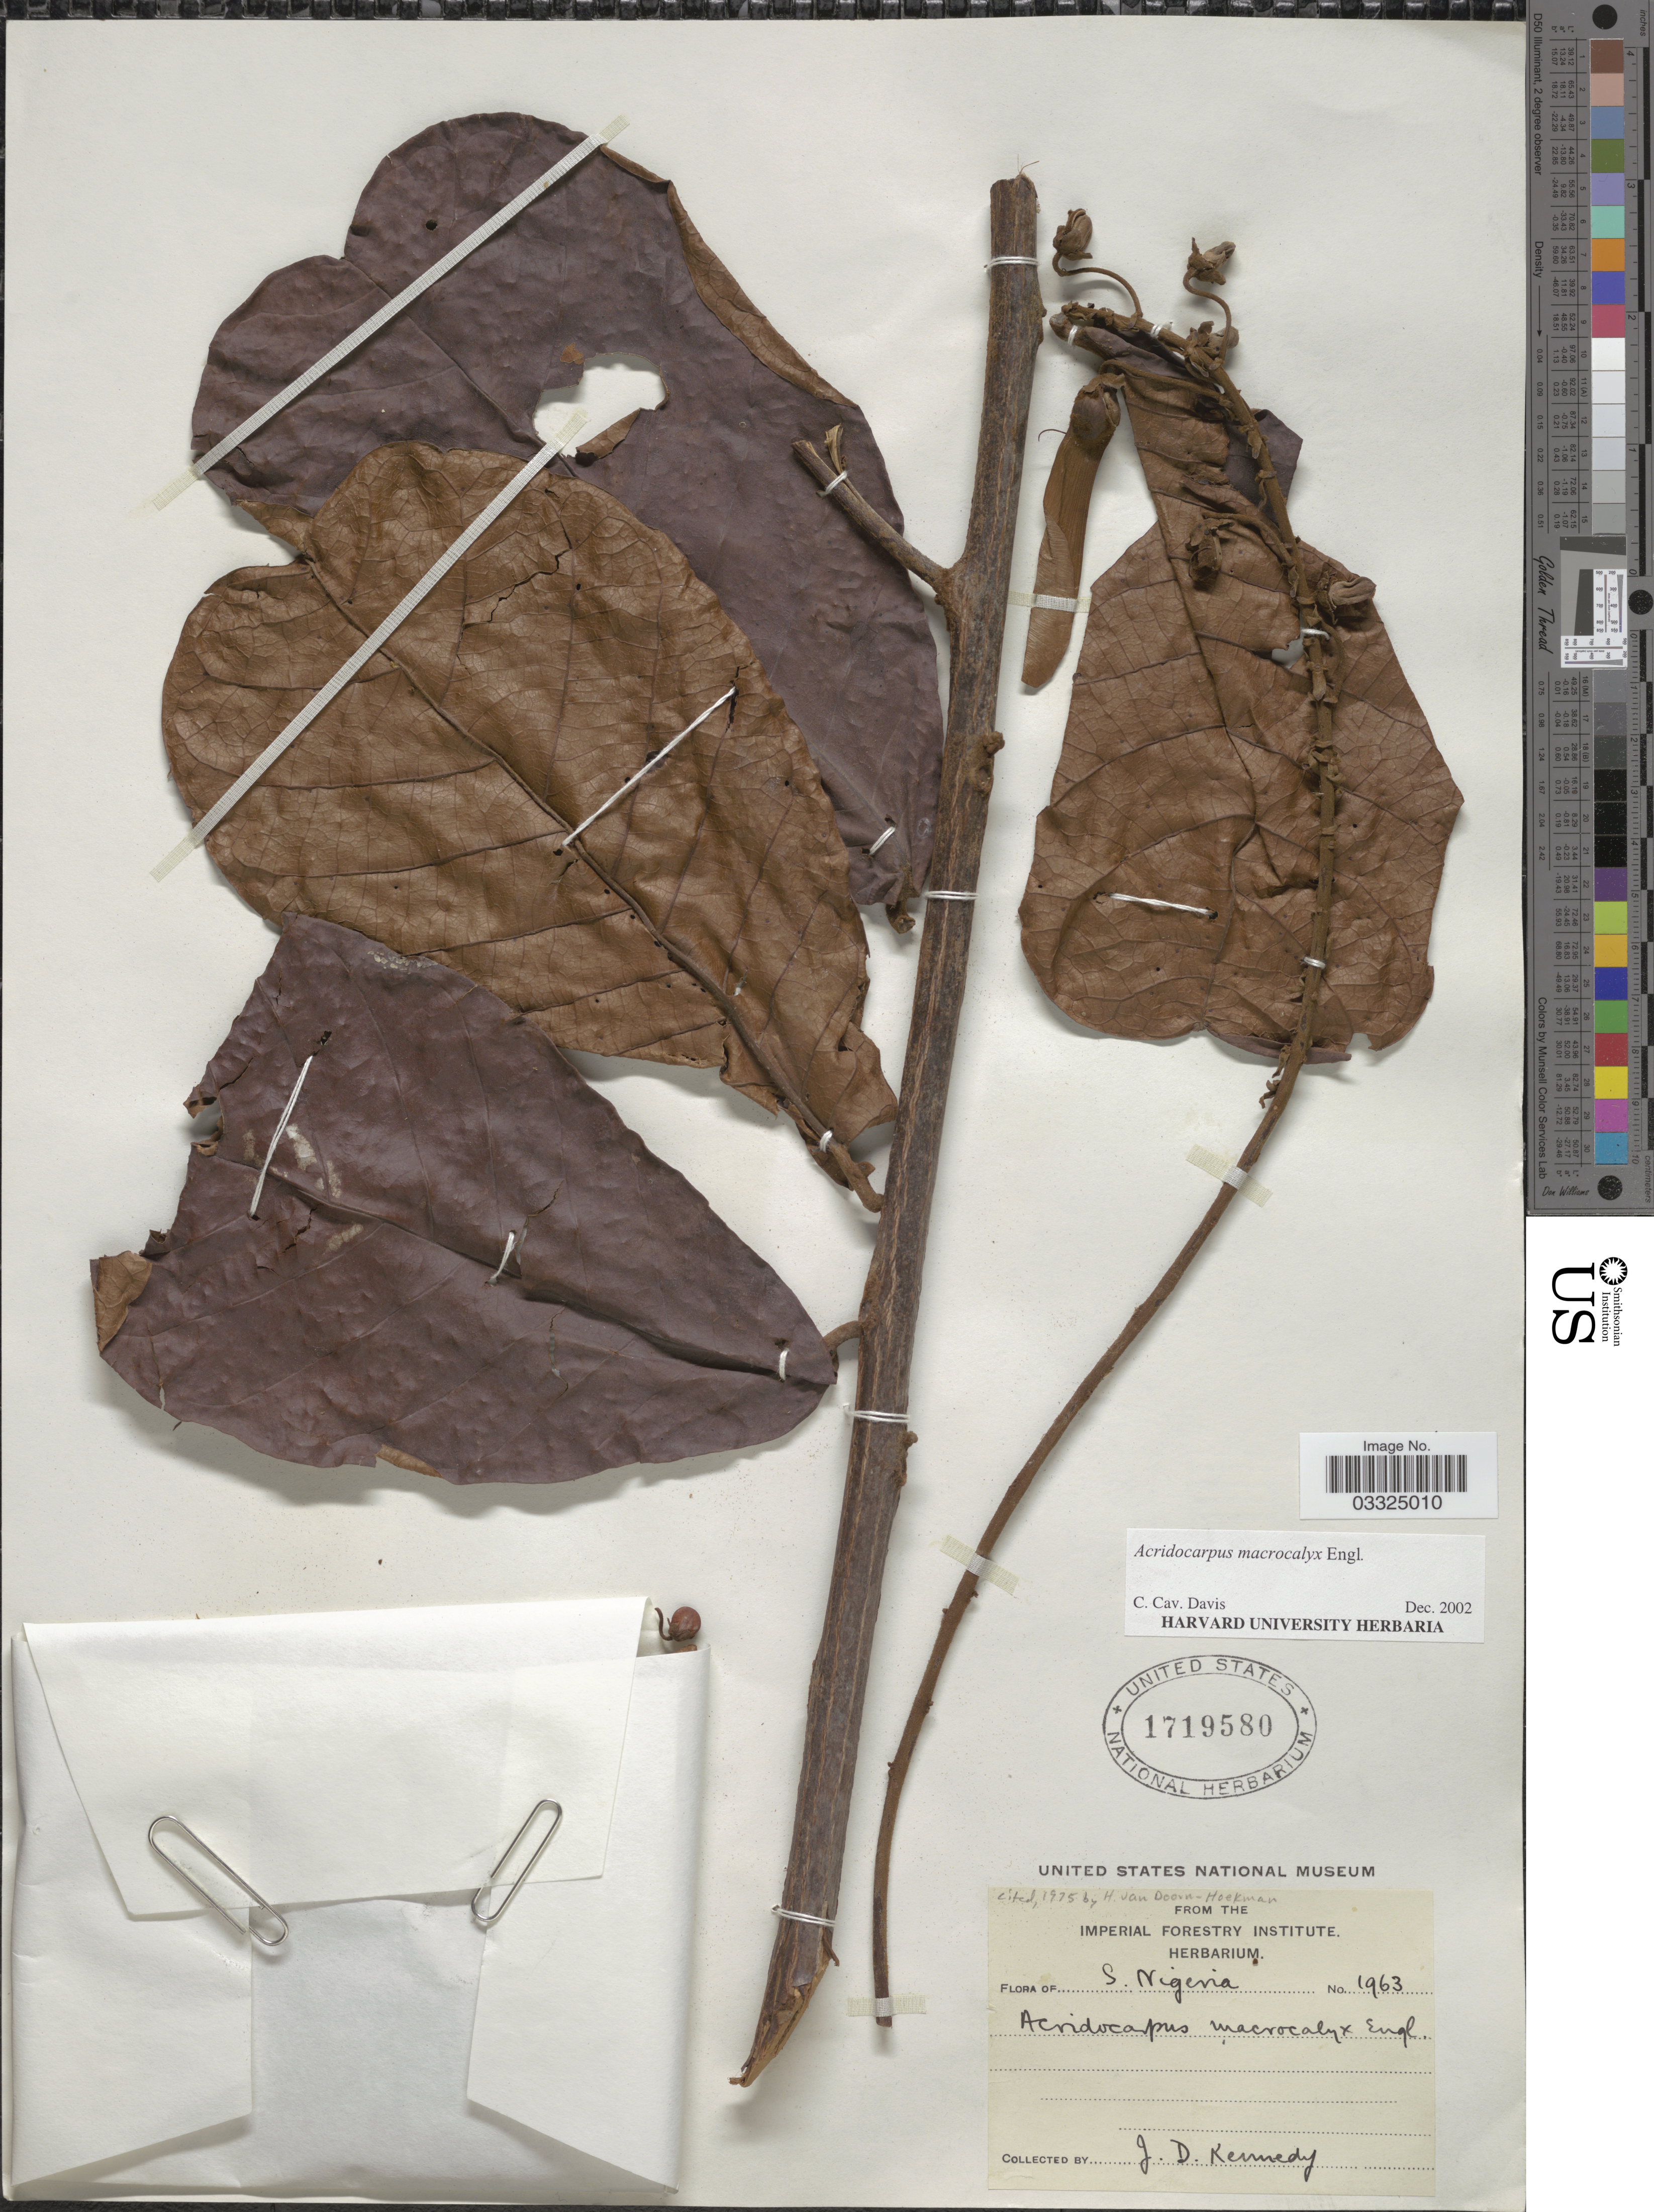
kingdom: Plantae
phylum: Tracheophyta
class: Magnoliopsida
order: Malpighiales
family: Malpighiaceae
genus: Acridocarpus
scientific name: Acridocarpus macrocalyx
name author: Engl.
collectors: J. D. Kennedy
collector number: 1963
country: Nigeria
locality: S. Nigeria.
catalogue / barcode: US 1719580